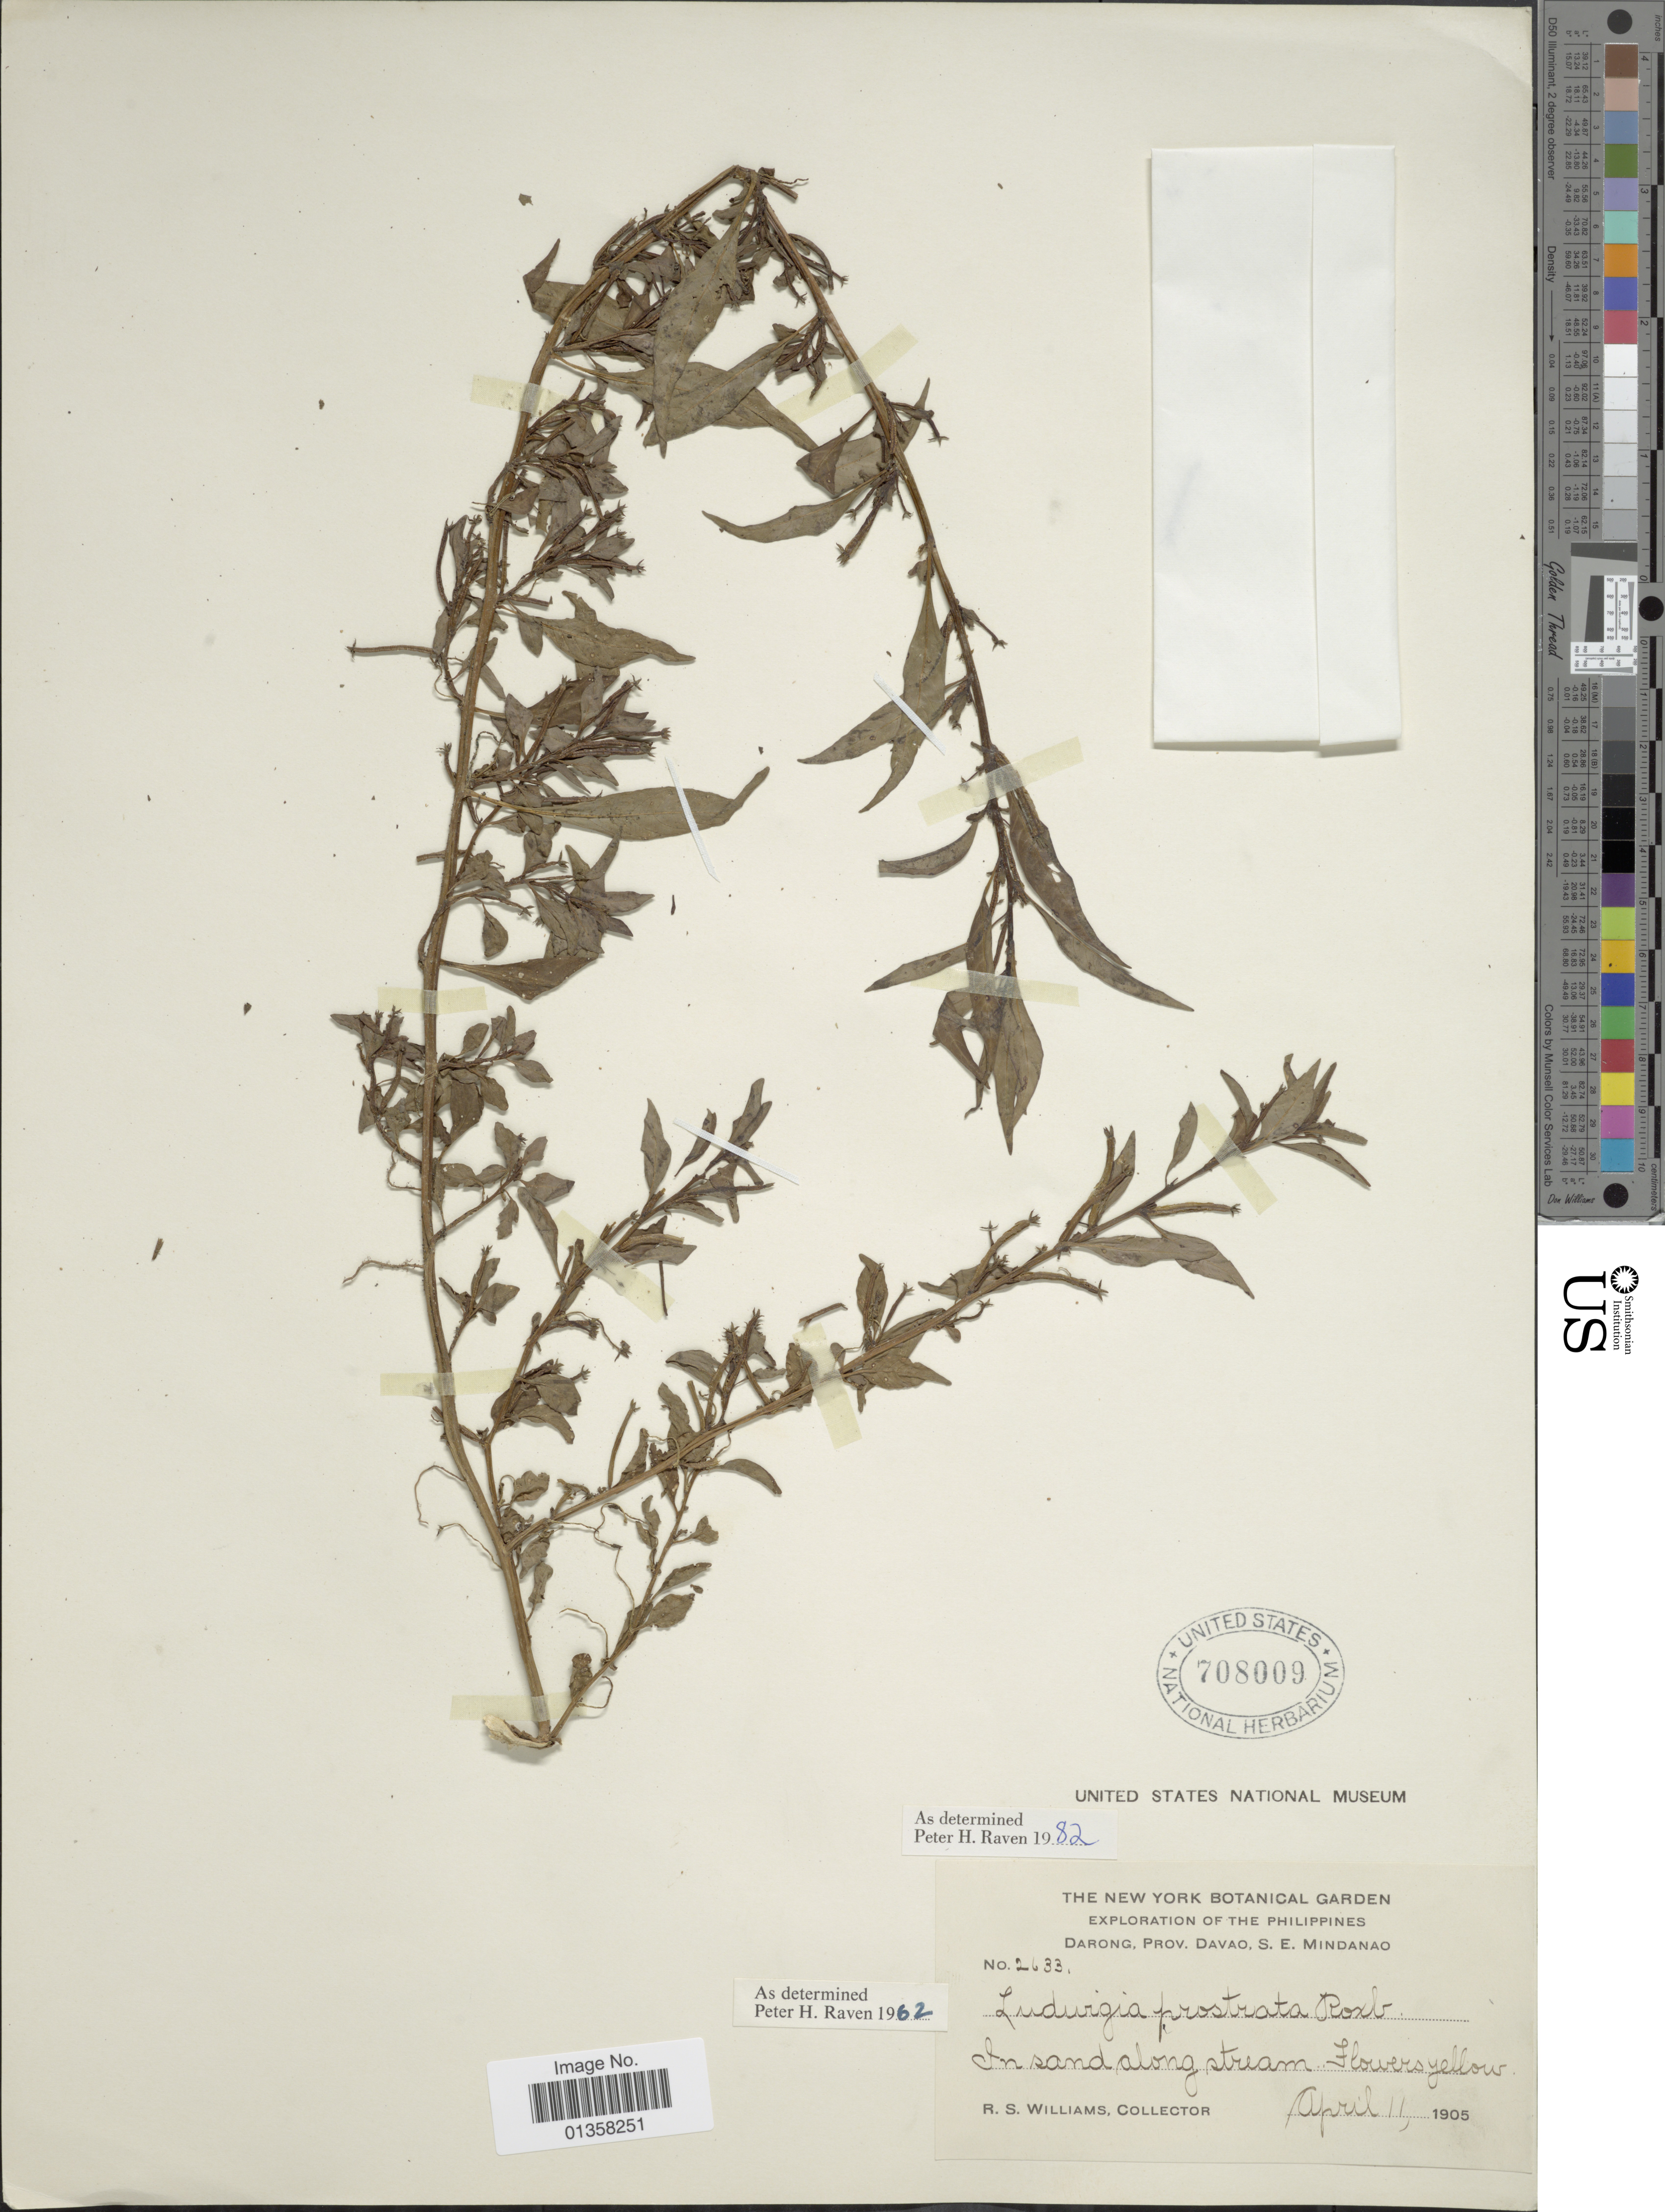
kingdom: Plantae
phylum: Tracheophyta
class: Magnoliopsida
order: Myrtales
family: Onagraceae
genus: Ludwigia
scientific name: Ludwigia prostrata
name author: Roxb.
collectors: R. S. Williams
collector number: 2633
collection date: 1905-04-11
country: Philippines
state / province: Davao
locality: Darong Prov., S.E. Mindanao, In sand along stream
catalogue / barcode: US 708009